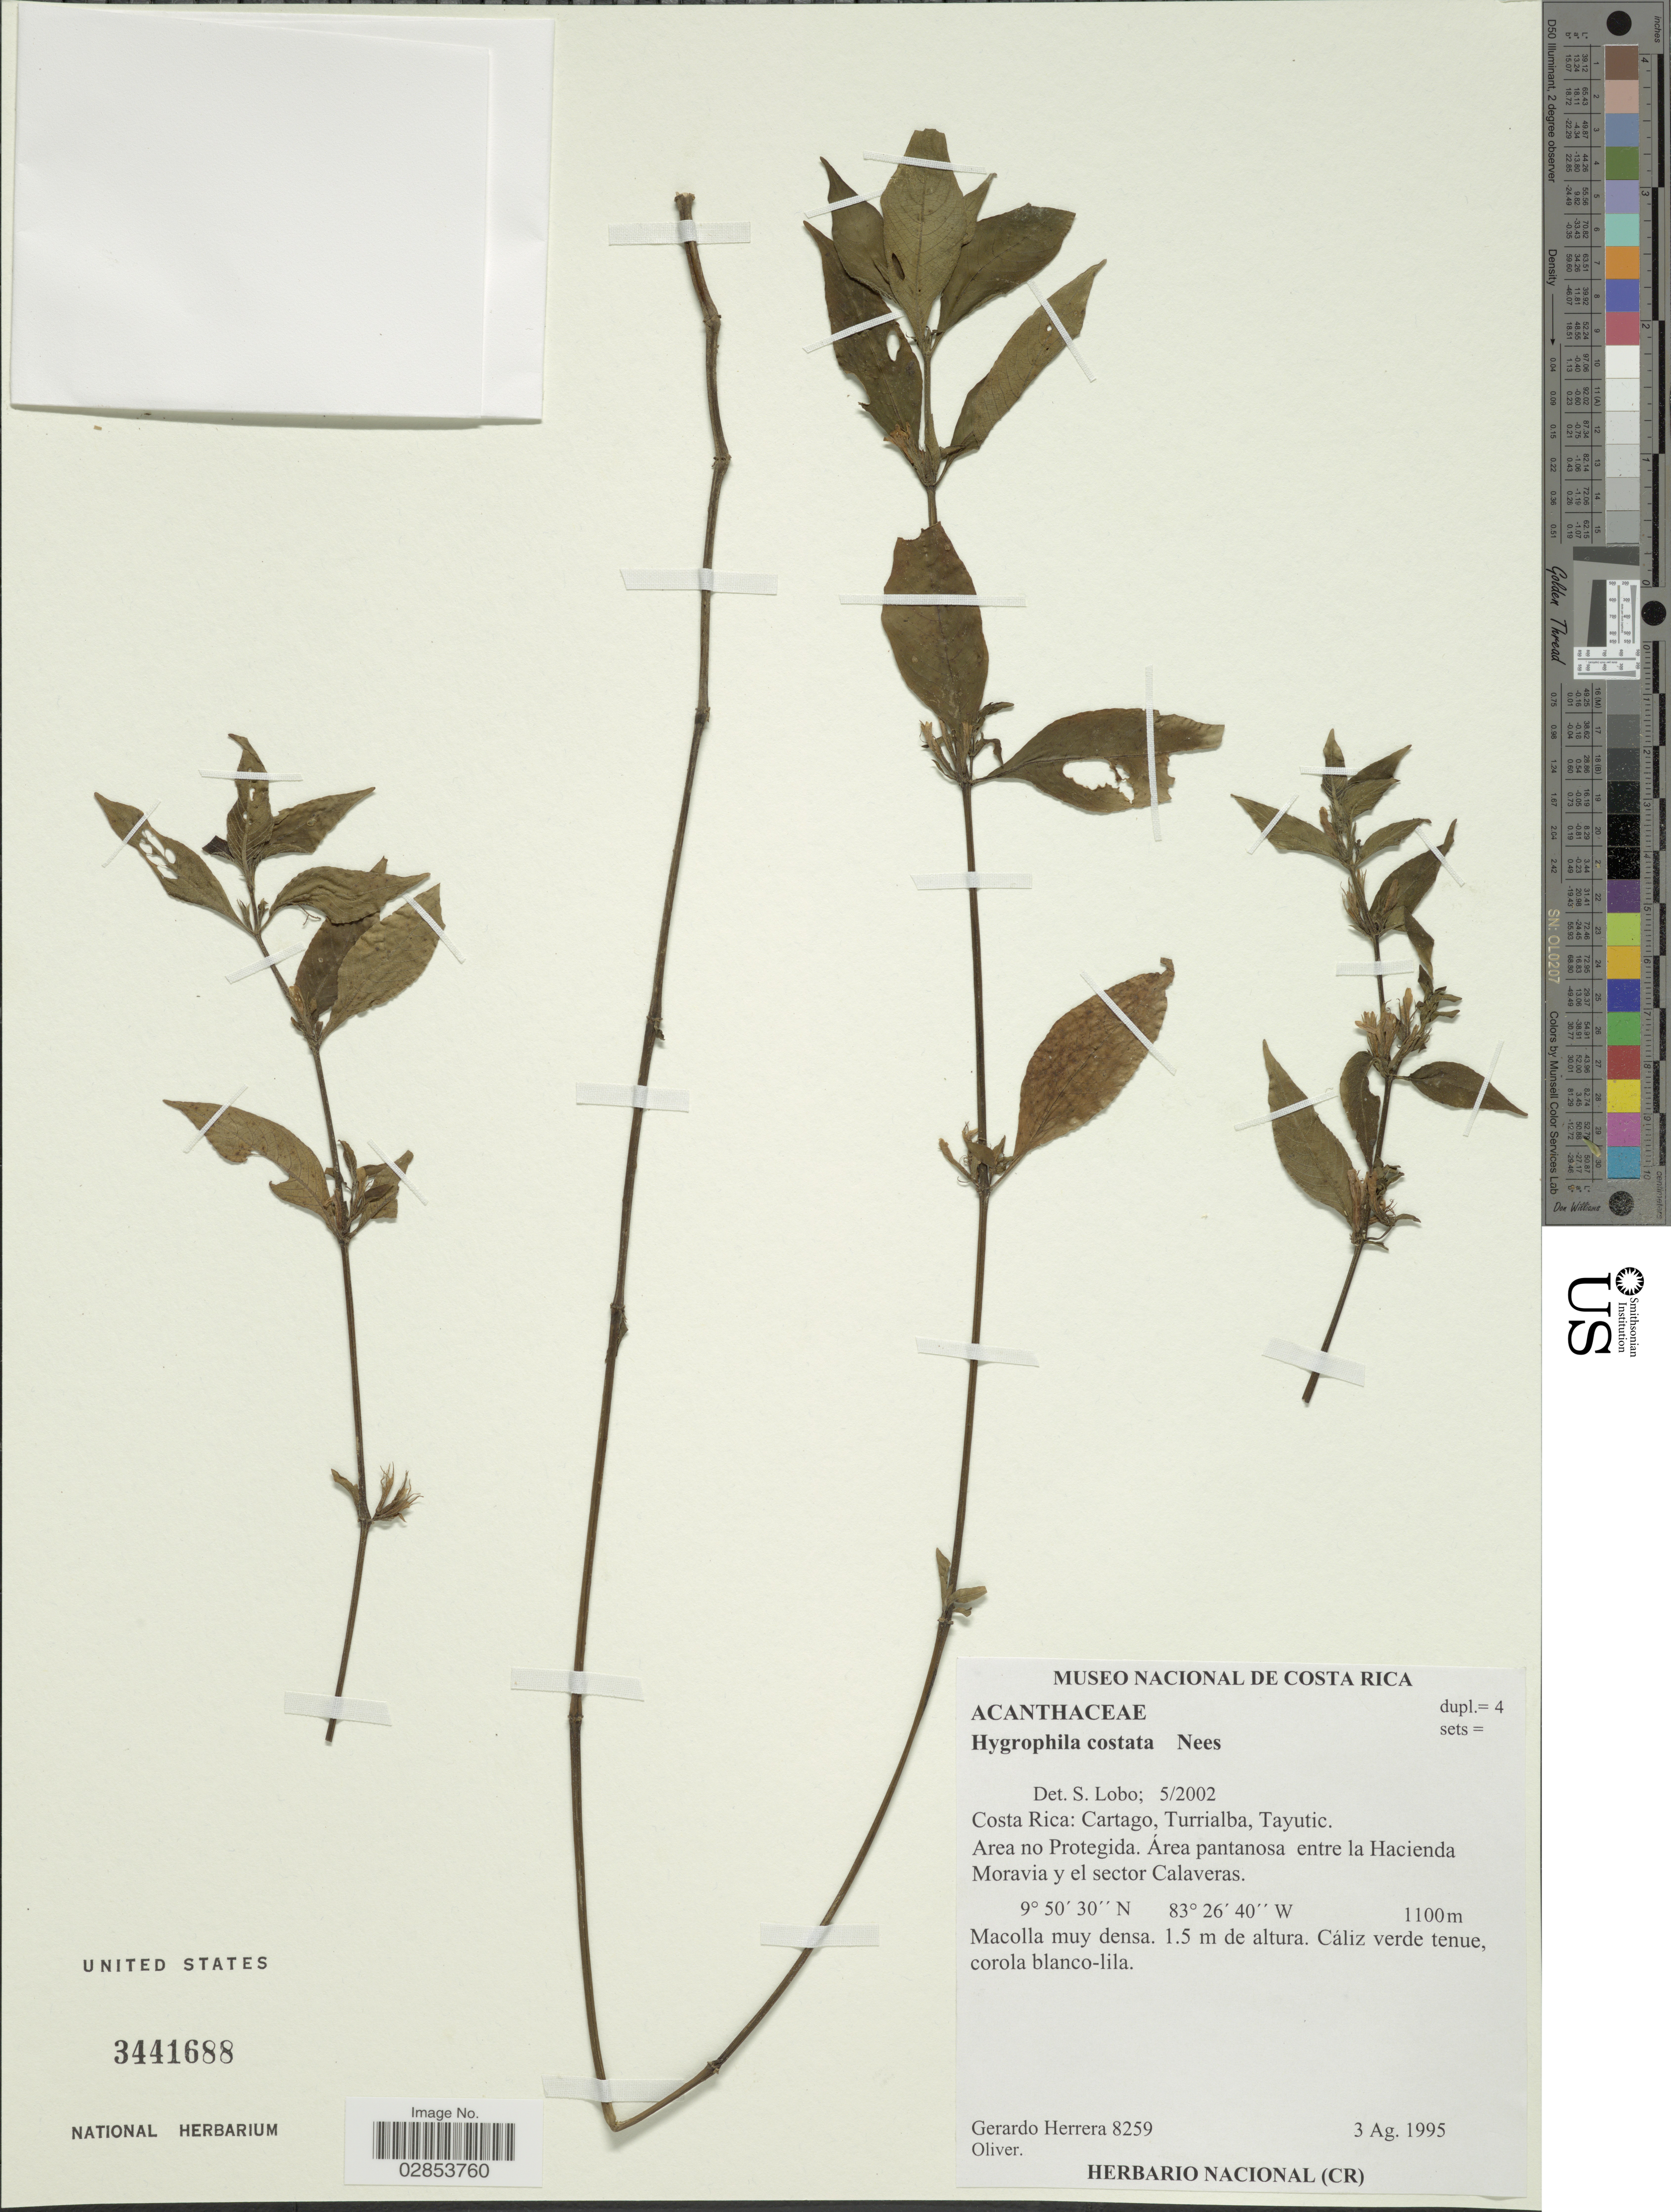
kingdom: Plantae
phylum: Tracheophyta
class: Magnoliopsida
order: Lamiales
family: Acanthaceae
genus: Hygrophila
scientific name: Hygrophila costata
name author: Nees & T. Nees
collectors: G. Herrera & Oliver, --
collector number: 8259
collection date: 1995-08-03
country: Costa Rica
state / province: Cartago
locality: Turrialba, Tayutic. Area no Protegida. Área pantanosa entre la Hacienda Moravia y el sector Calaveras.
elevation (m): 1100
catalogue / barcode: US 3441688